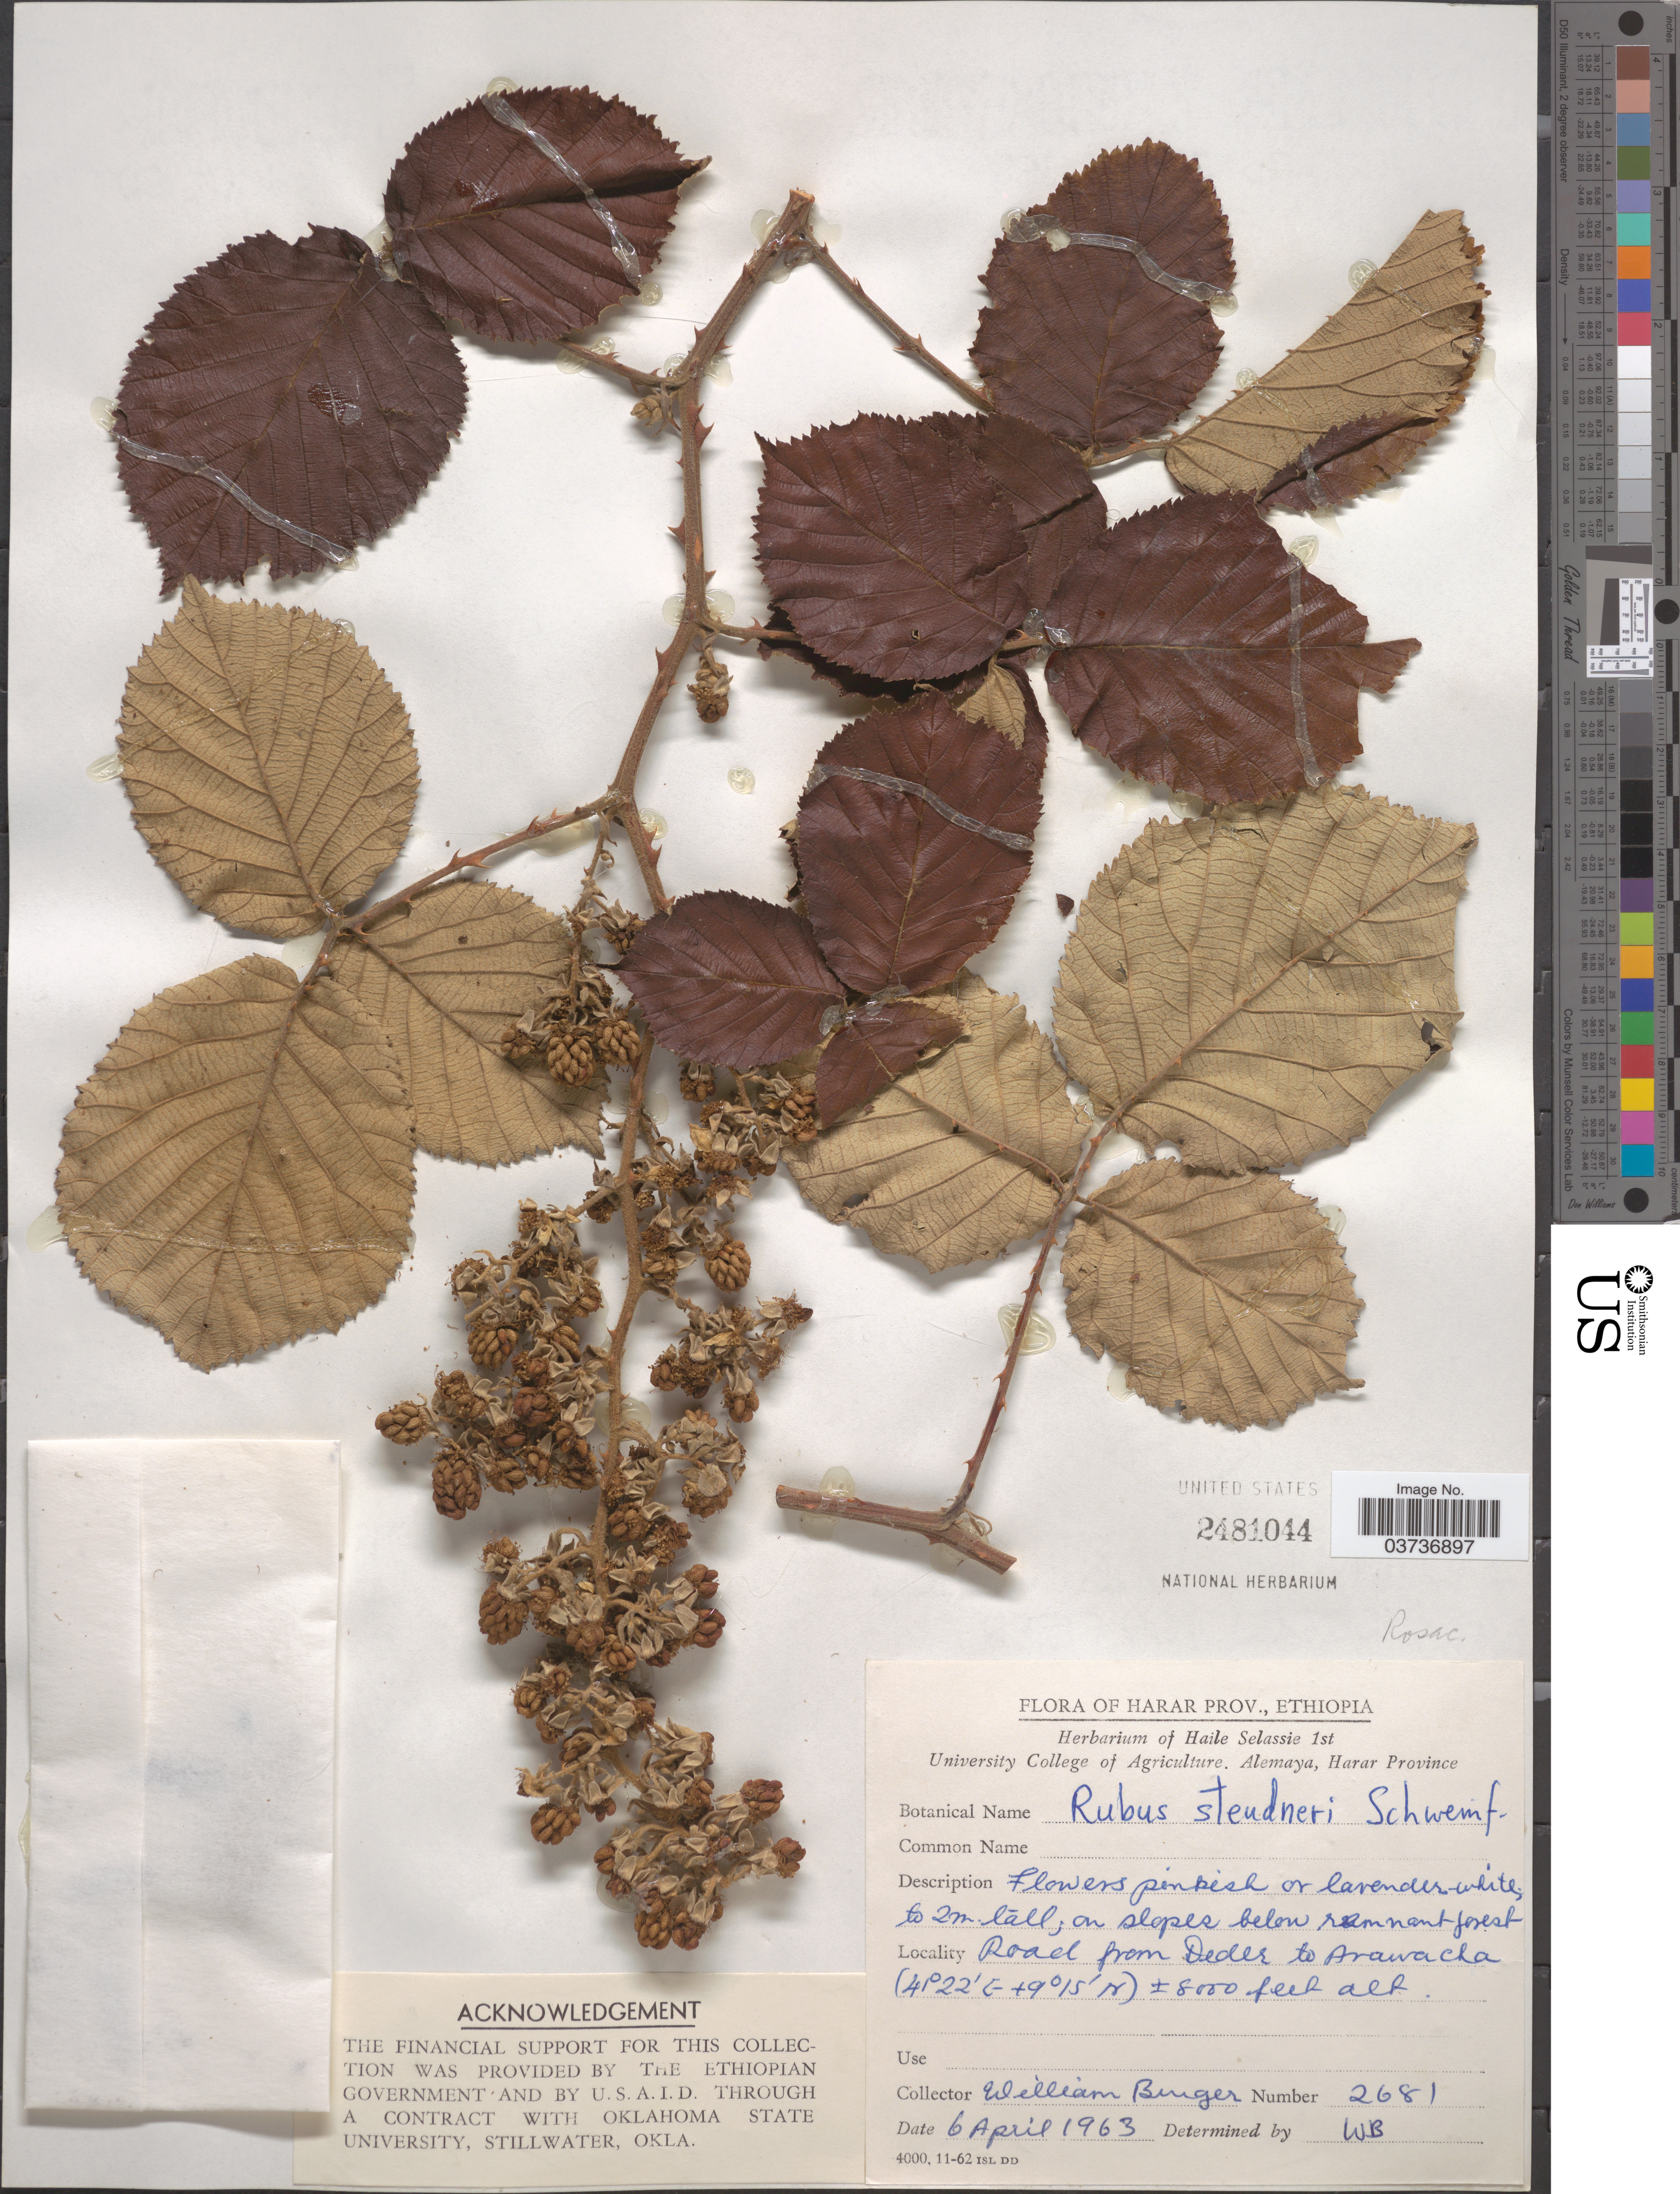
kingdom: Plantae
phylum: Tracheophyta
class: Magnoliopsida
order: Rosales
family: Rosaceae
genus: Rubus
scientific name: Rubus steudneri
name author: Schweinf.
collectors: W. Burger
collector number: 2681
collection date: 1963-04-06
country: Ethiopia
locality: Harar Prov. Road from Deder to Arawacha.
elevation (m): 2438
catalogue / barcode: US 2481044